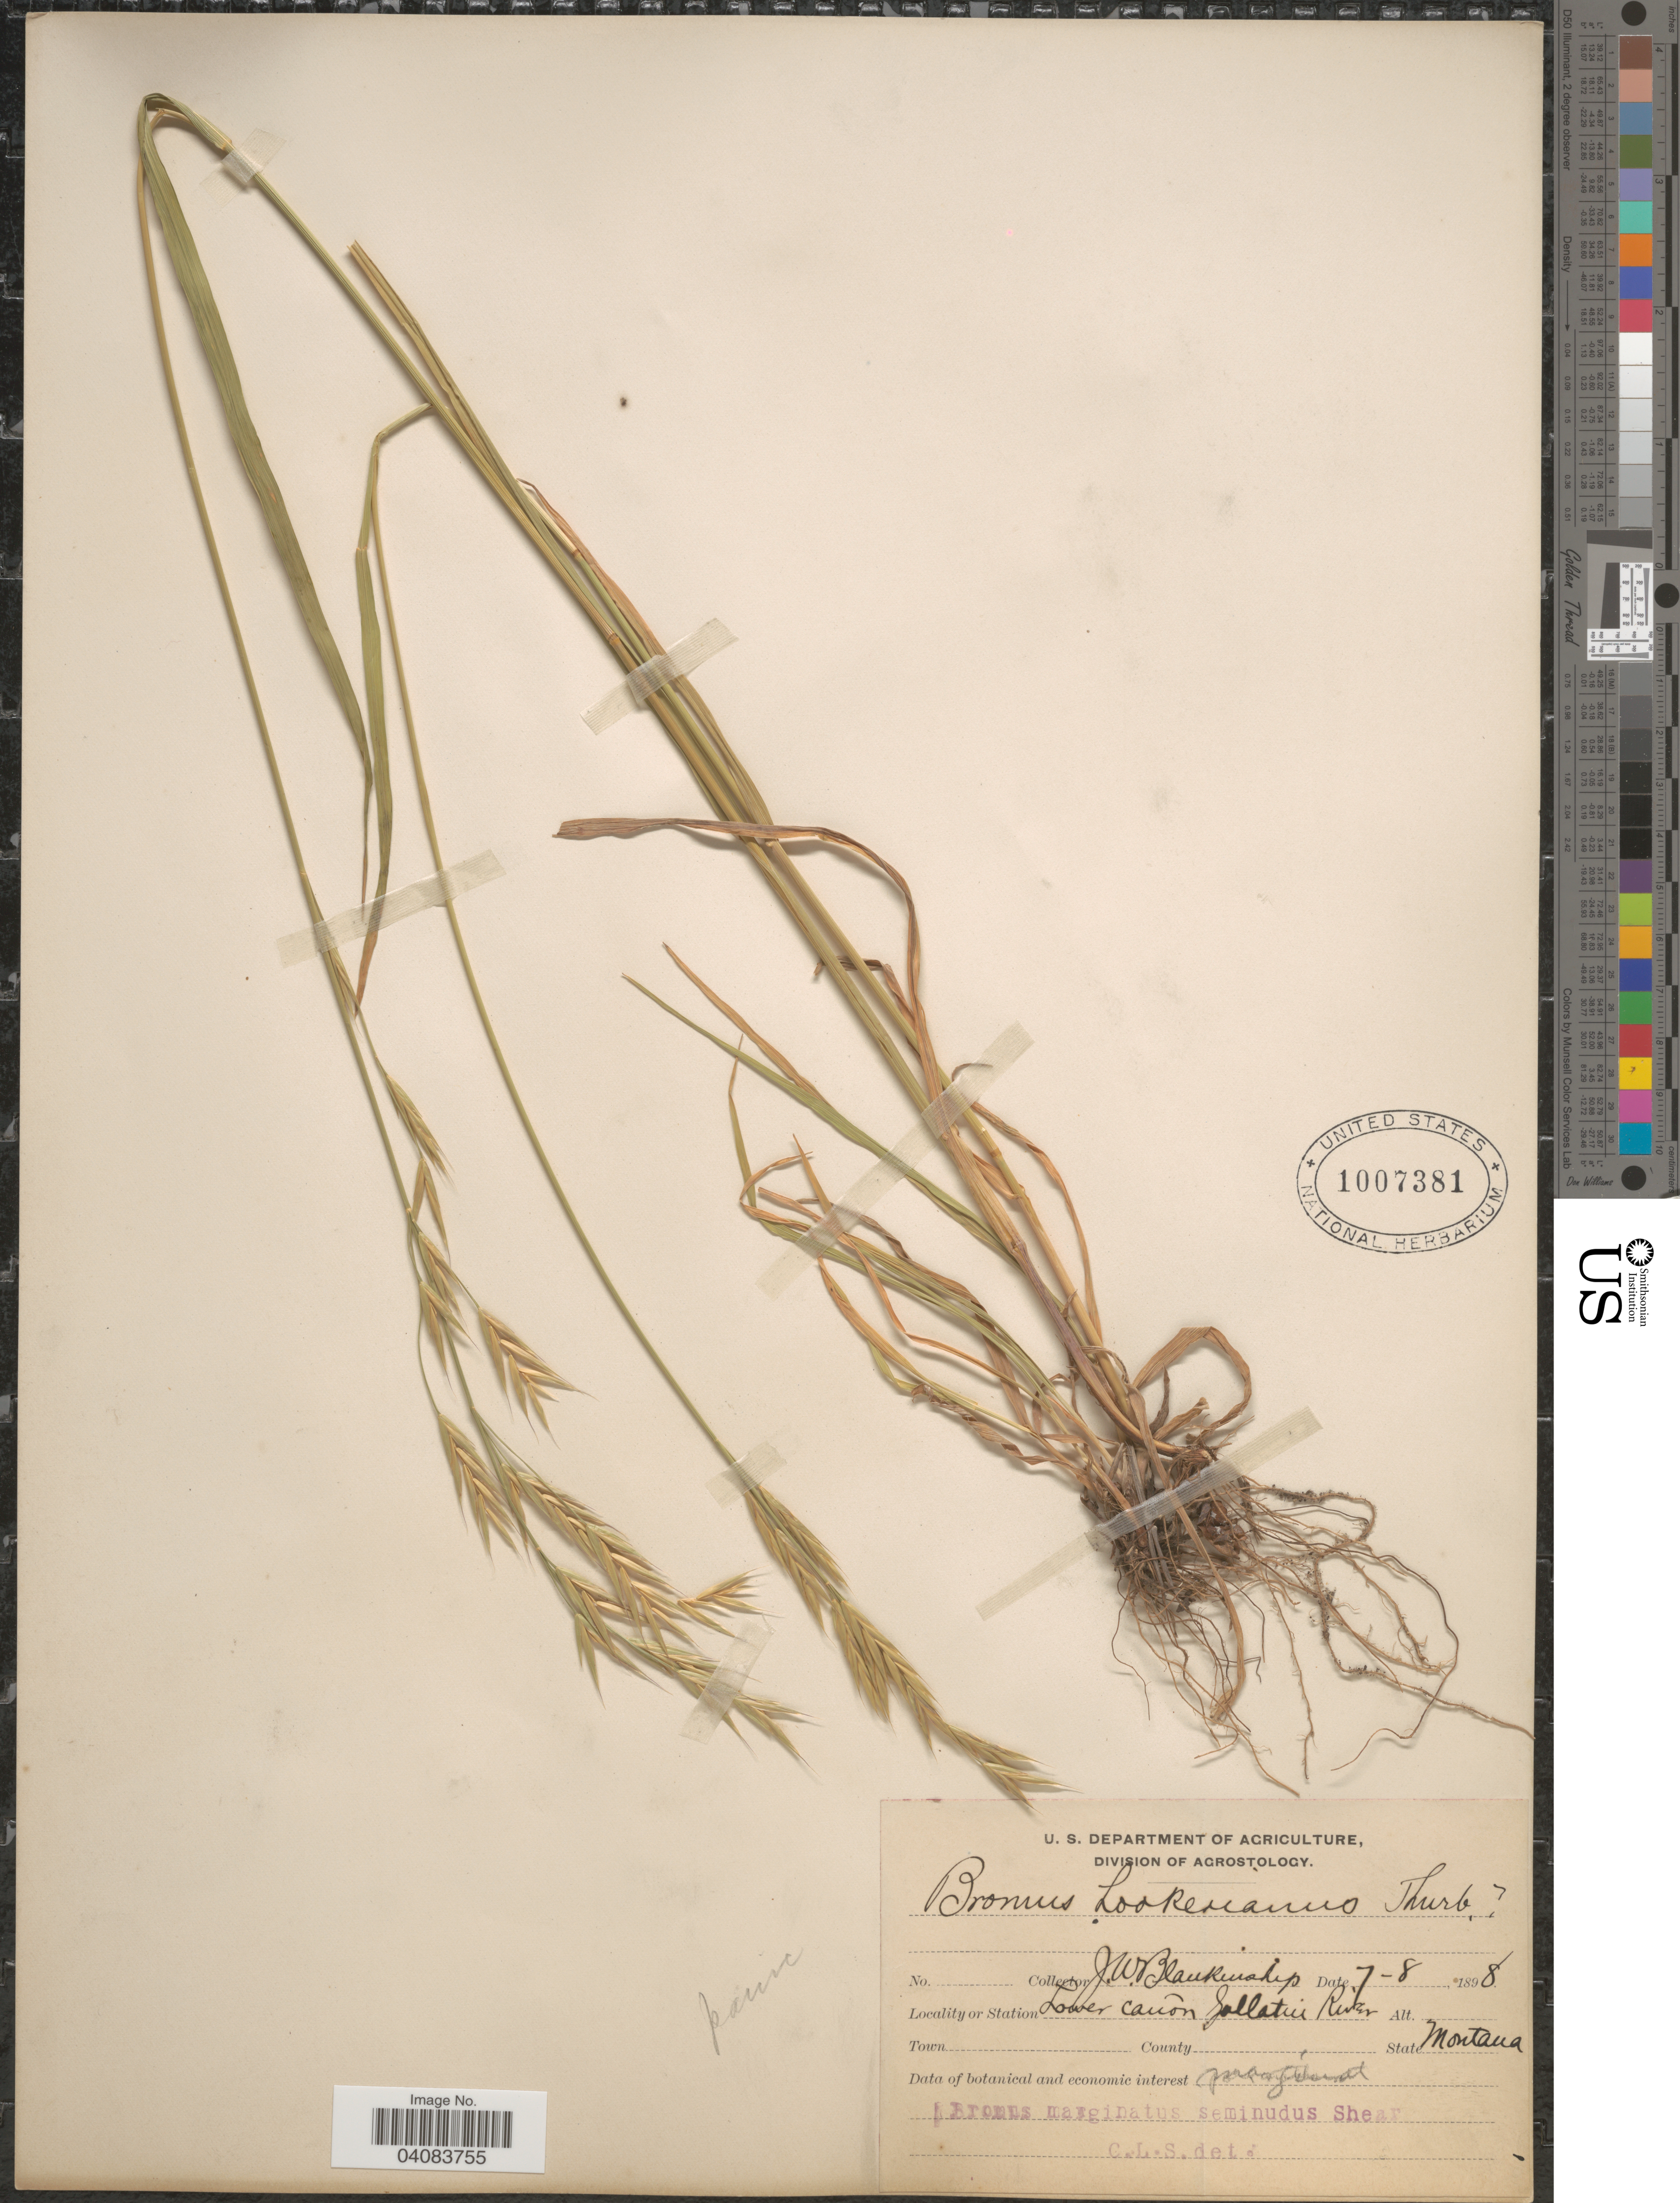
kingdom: Plantae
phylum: Tracheophyta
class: Liliopsida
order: Poales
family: Poaceae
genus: Bromus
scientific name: Bromus polyanthus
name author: Scribn. ex Shear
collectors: J. W. Blankinship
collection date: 1898-07-08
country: United States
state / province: Montana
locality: Lower cañon Gallatin River.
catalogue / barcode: US 1007381